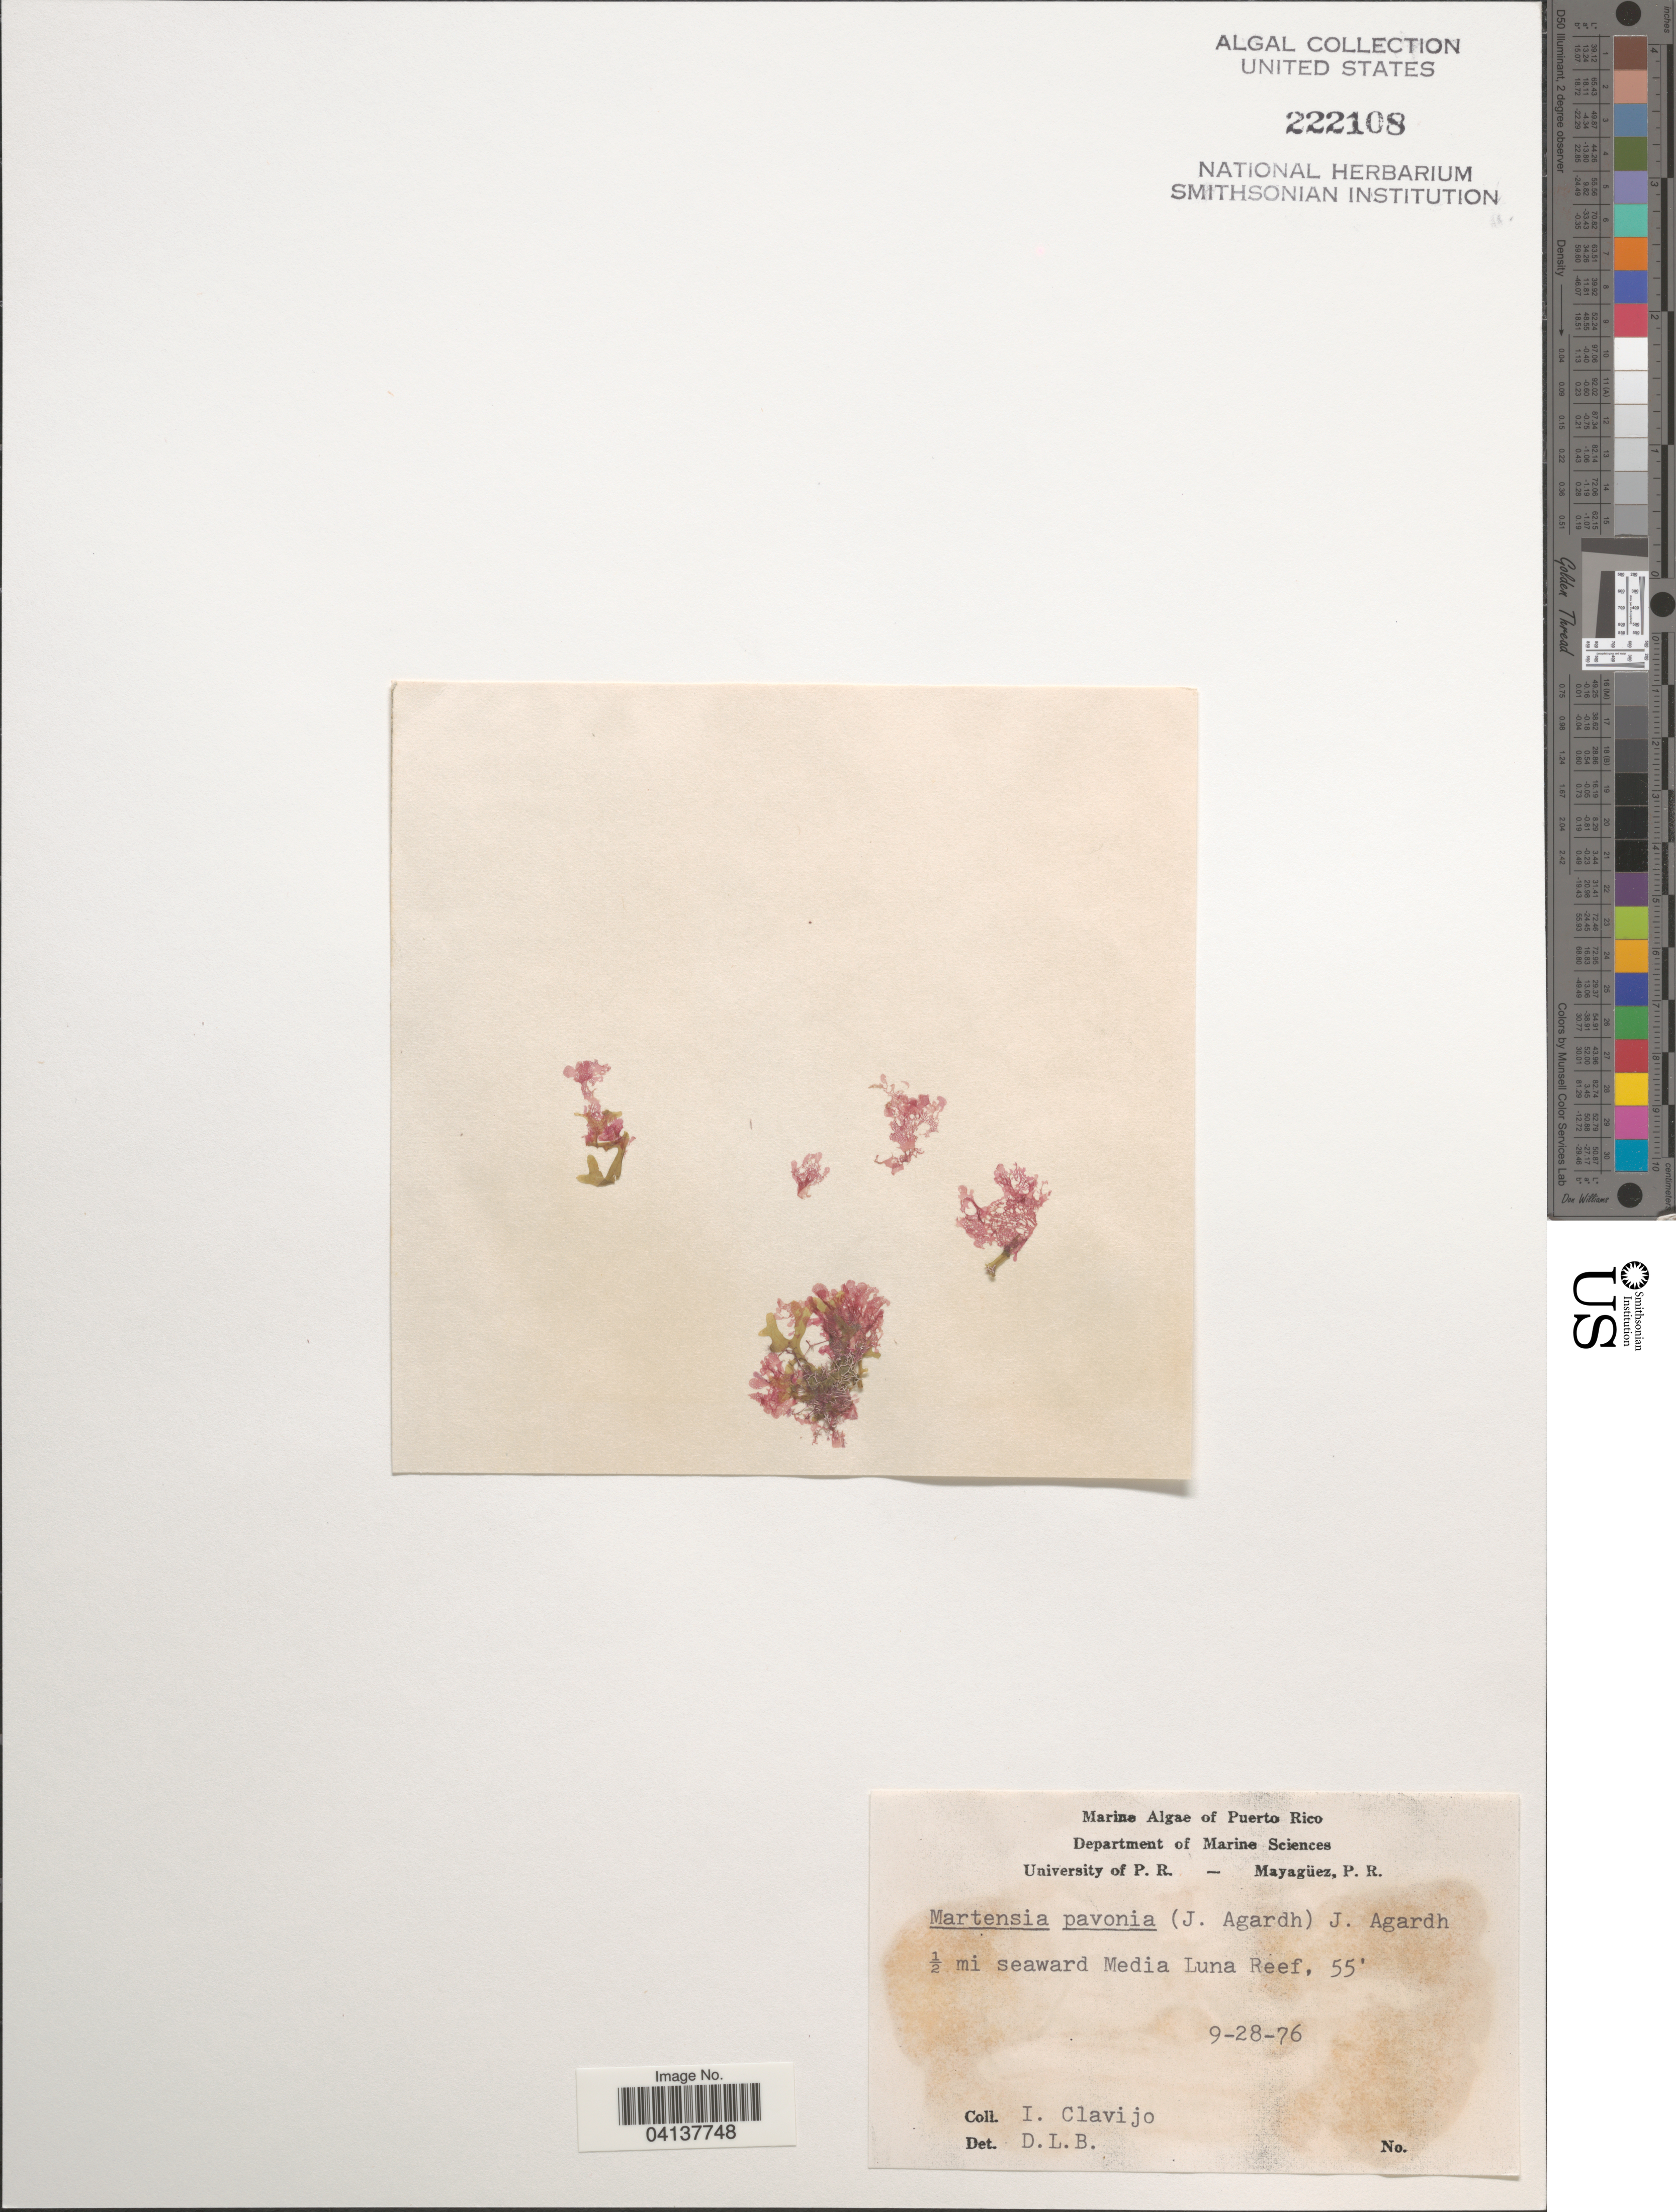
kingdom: Plantae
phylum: Rhodophyta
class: Florideophyceae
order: Ceramiales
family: Delesseriaceae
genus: Martensia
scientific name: Martensia pavonia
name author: (J. Agardh) J. Agardh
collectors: I. Clavijo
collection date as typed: Transcribed d/m/y: 28/9/76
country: Puerto Rico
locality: ½ mi seaward Media Luna Reef.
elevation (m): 17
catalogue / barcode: US 222108